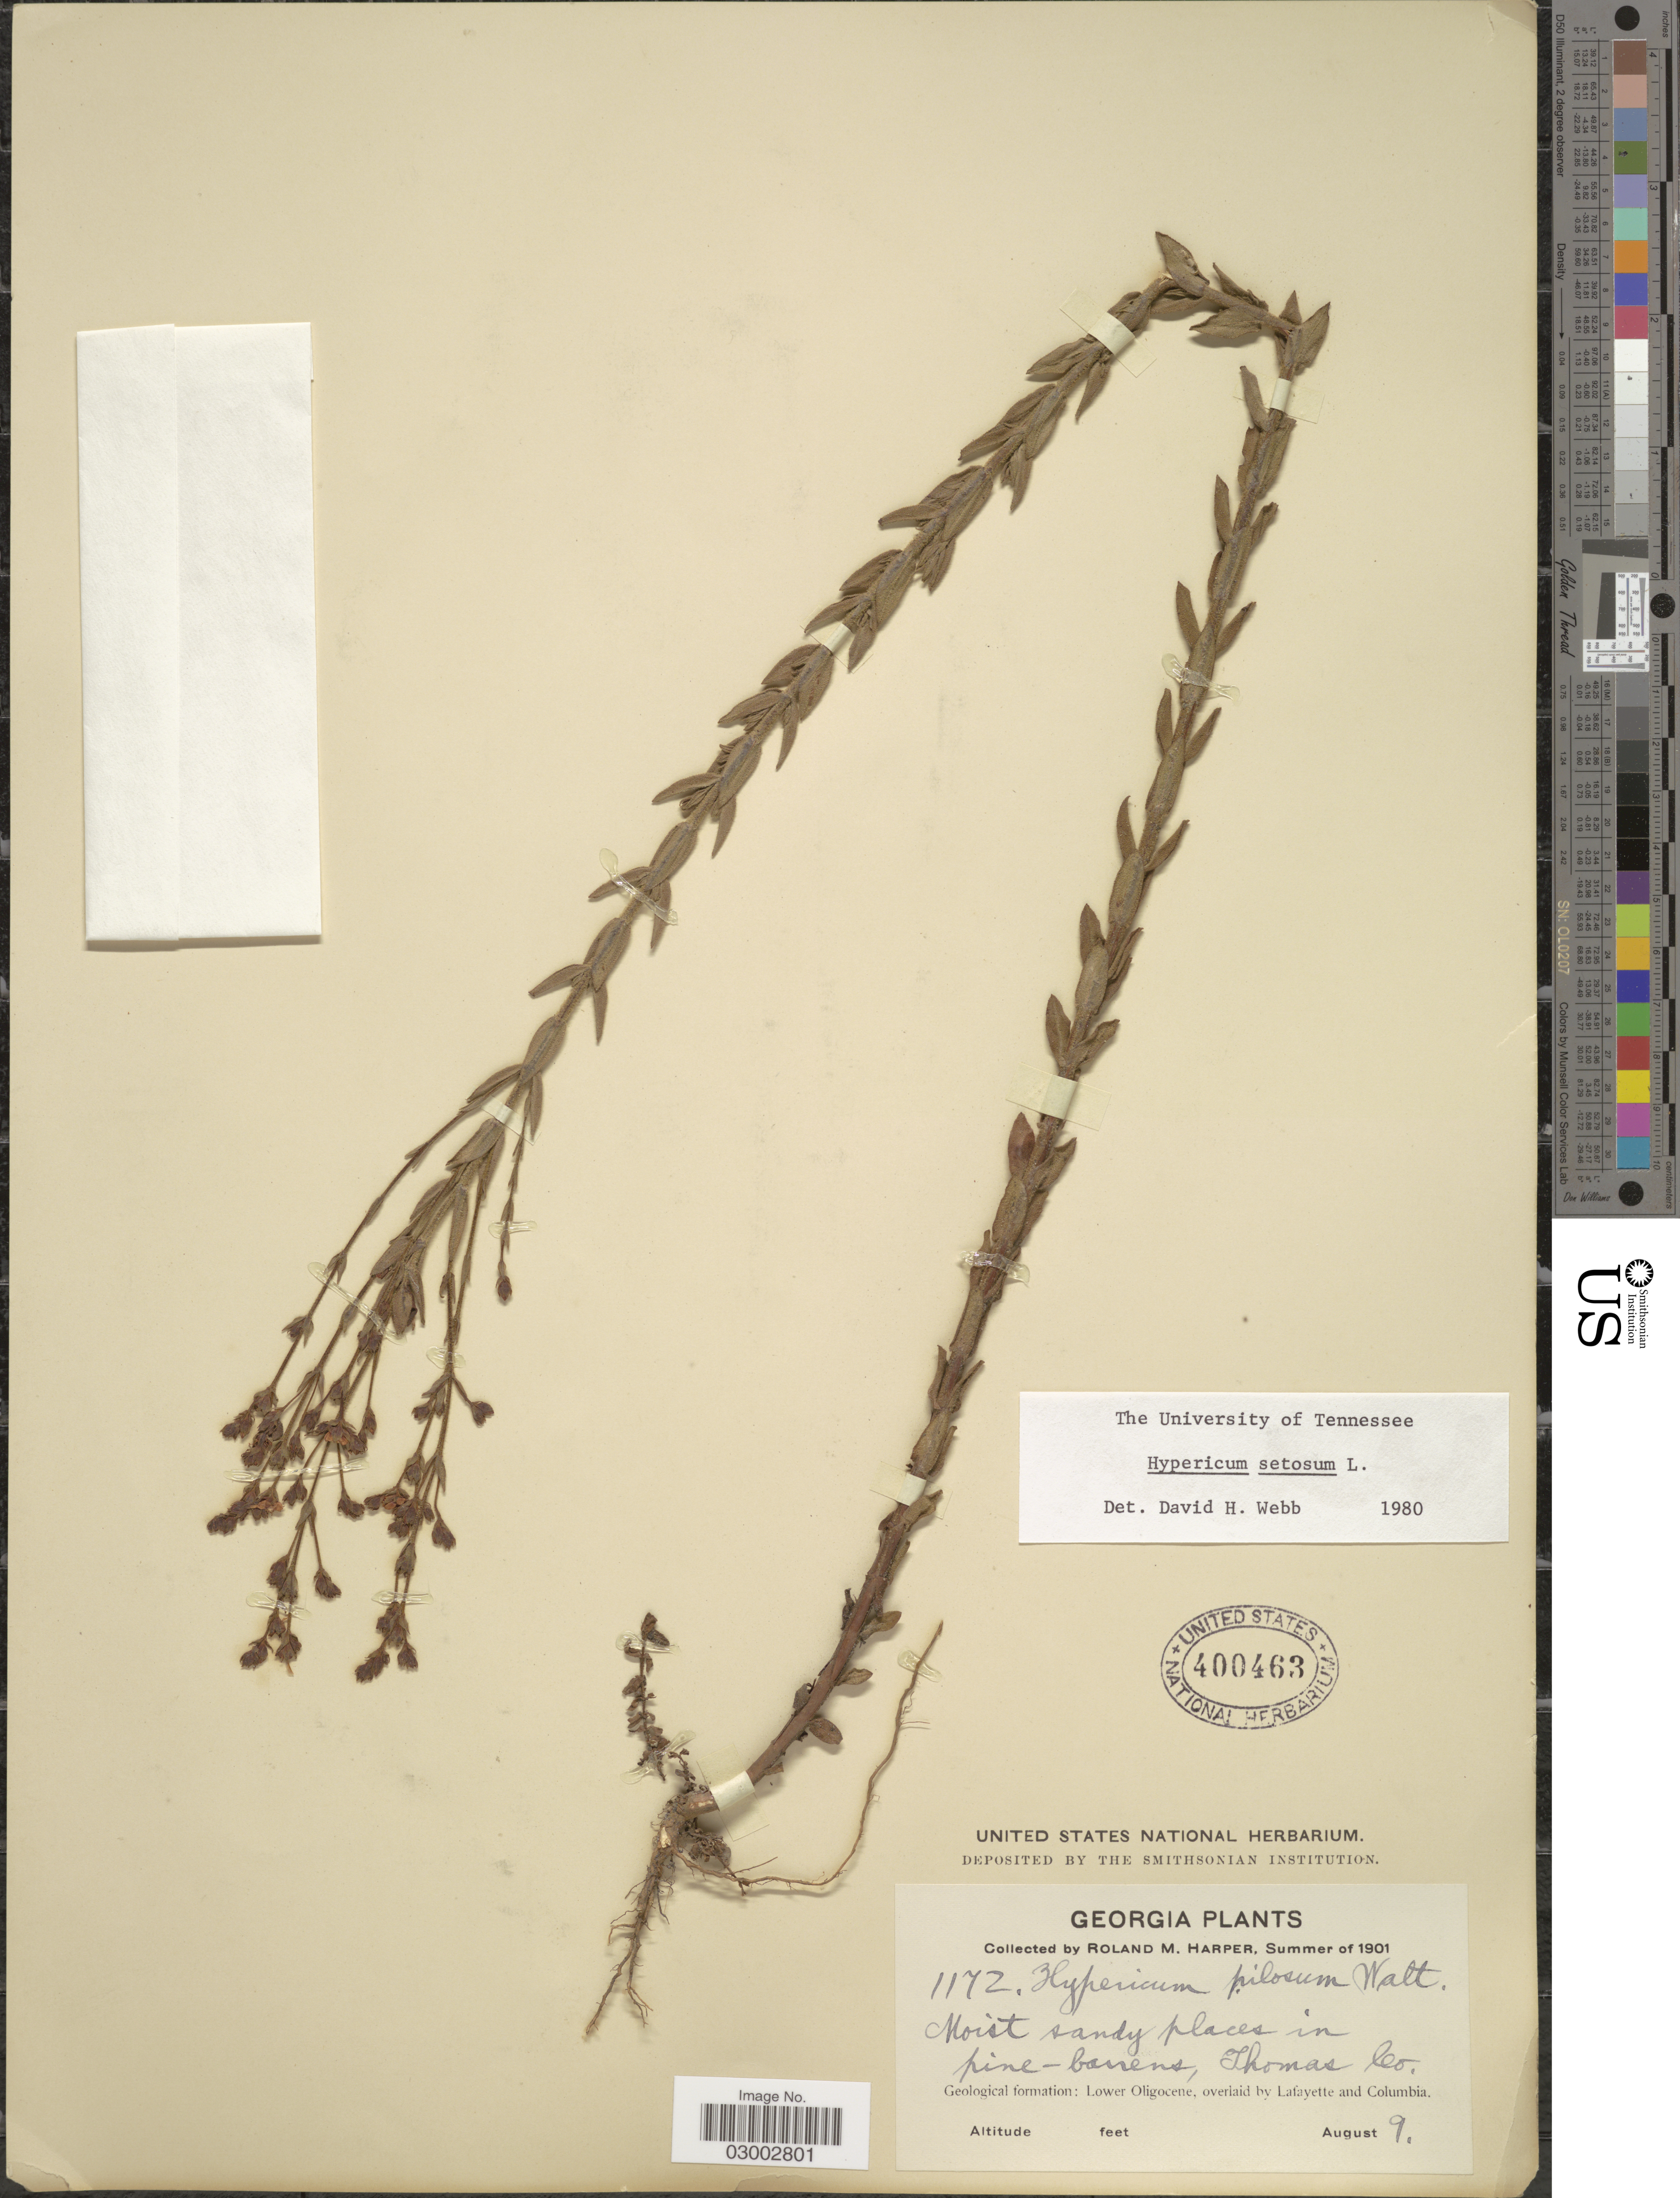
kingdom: Plantae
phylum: Tracheophyta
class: Magnoliopsida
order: Malpighiales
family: Hypericaceae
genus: Hypericum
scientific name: Hypericum setosum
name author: L.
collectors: R. Harper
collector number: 1172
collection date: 1901-08-09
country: United States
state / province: Georgia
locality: Mosit sandy places in pine-barrens, Thomas Co. Geological formation: Lower Oligocene, overlaid by Lafayette and Columbia.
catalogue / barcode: US 400463